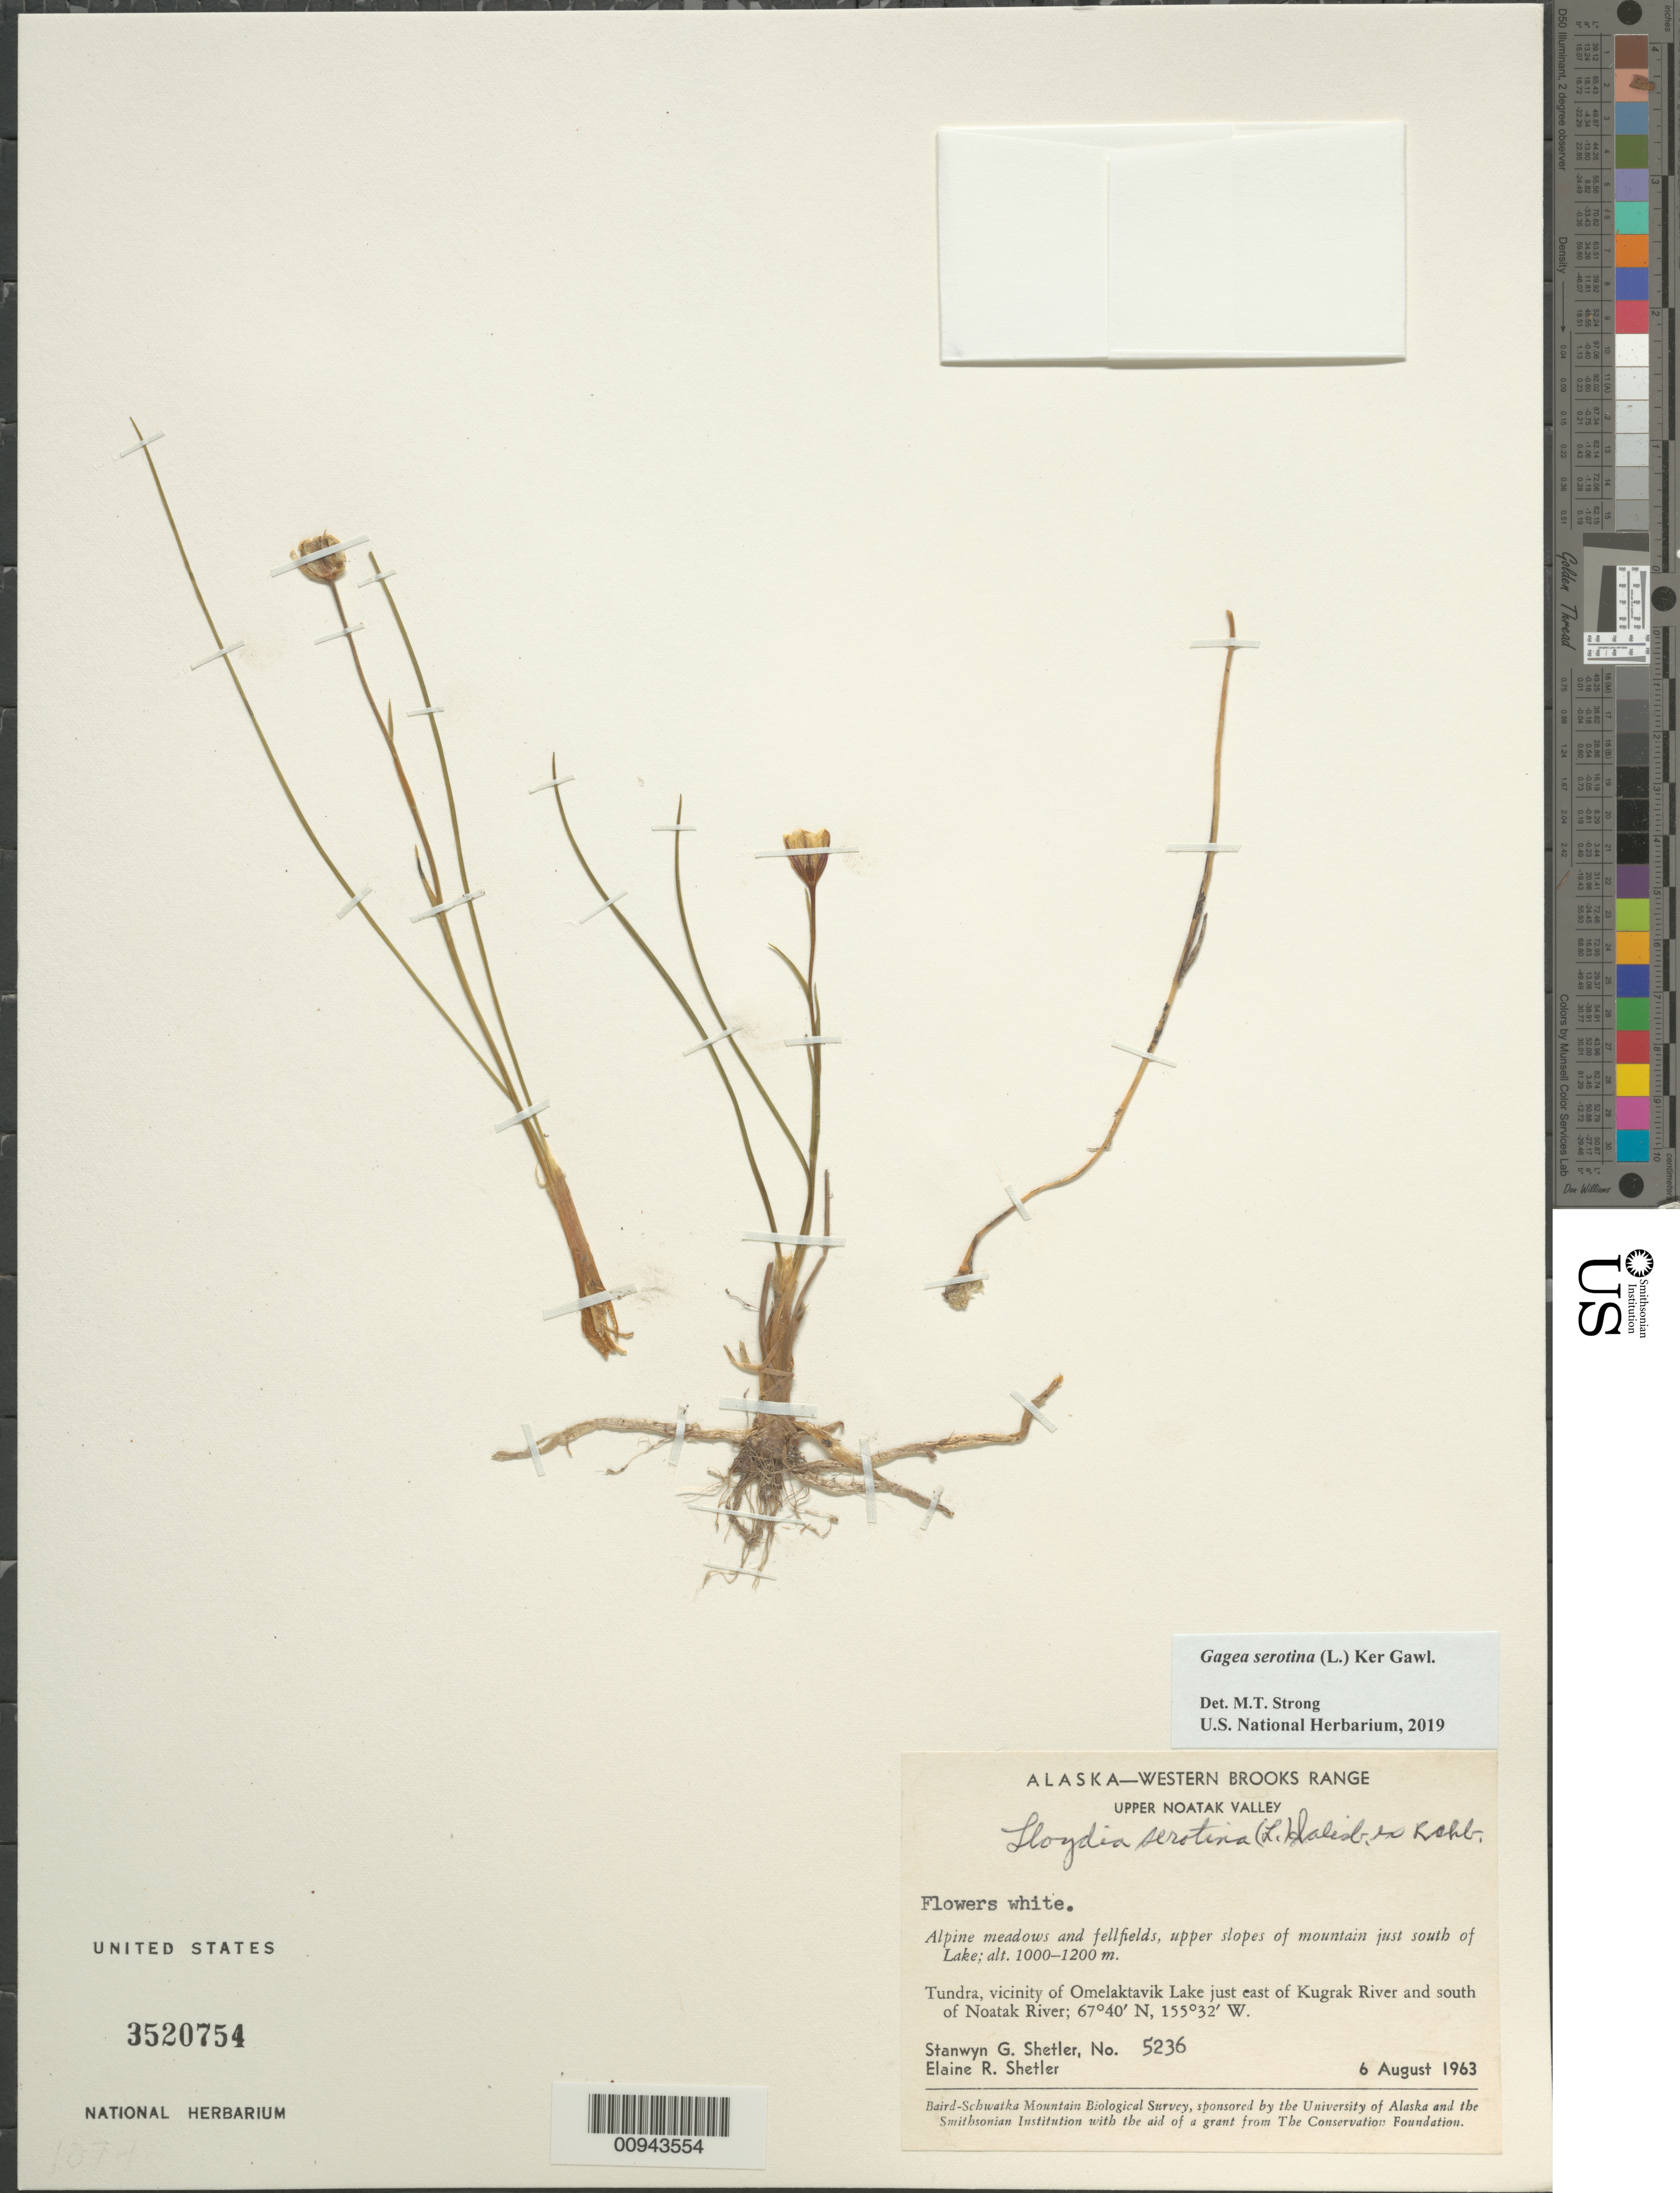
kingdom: Plantae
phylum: Tracheophyta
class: Liliopsida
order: Liliales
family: Liliaceae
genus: Gagea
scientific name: Gagea serotina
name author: (L.) Ker Gawl.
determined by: Strong, Mark T., (BOT), Smithsonian Institution - National Museum of Natural History (UNITED STATES)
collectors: S. Shetler & E. R. Shetler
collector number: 5236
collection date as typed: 06 Aug 1963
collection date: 1963-08-06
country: United States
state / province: Alaska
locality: Vicinity of Omelaktavik Lake just east of Kugrak River and south of Noatak River. Western Brooks Range, Upper Noatak Valley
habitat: Alpine meadows and fellfields, upper slopes of mountain just south of Lake.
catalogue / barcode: US 3520754